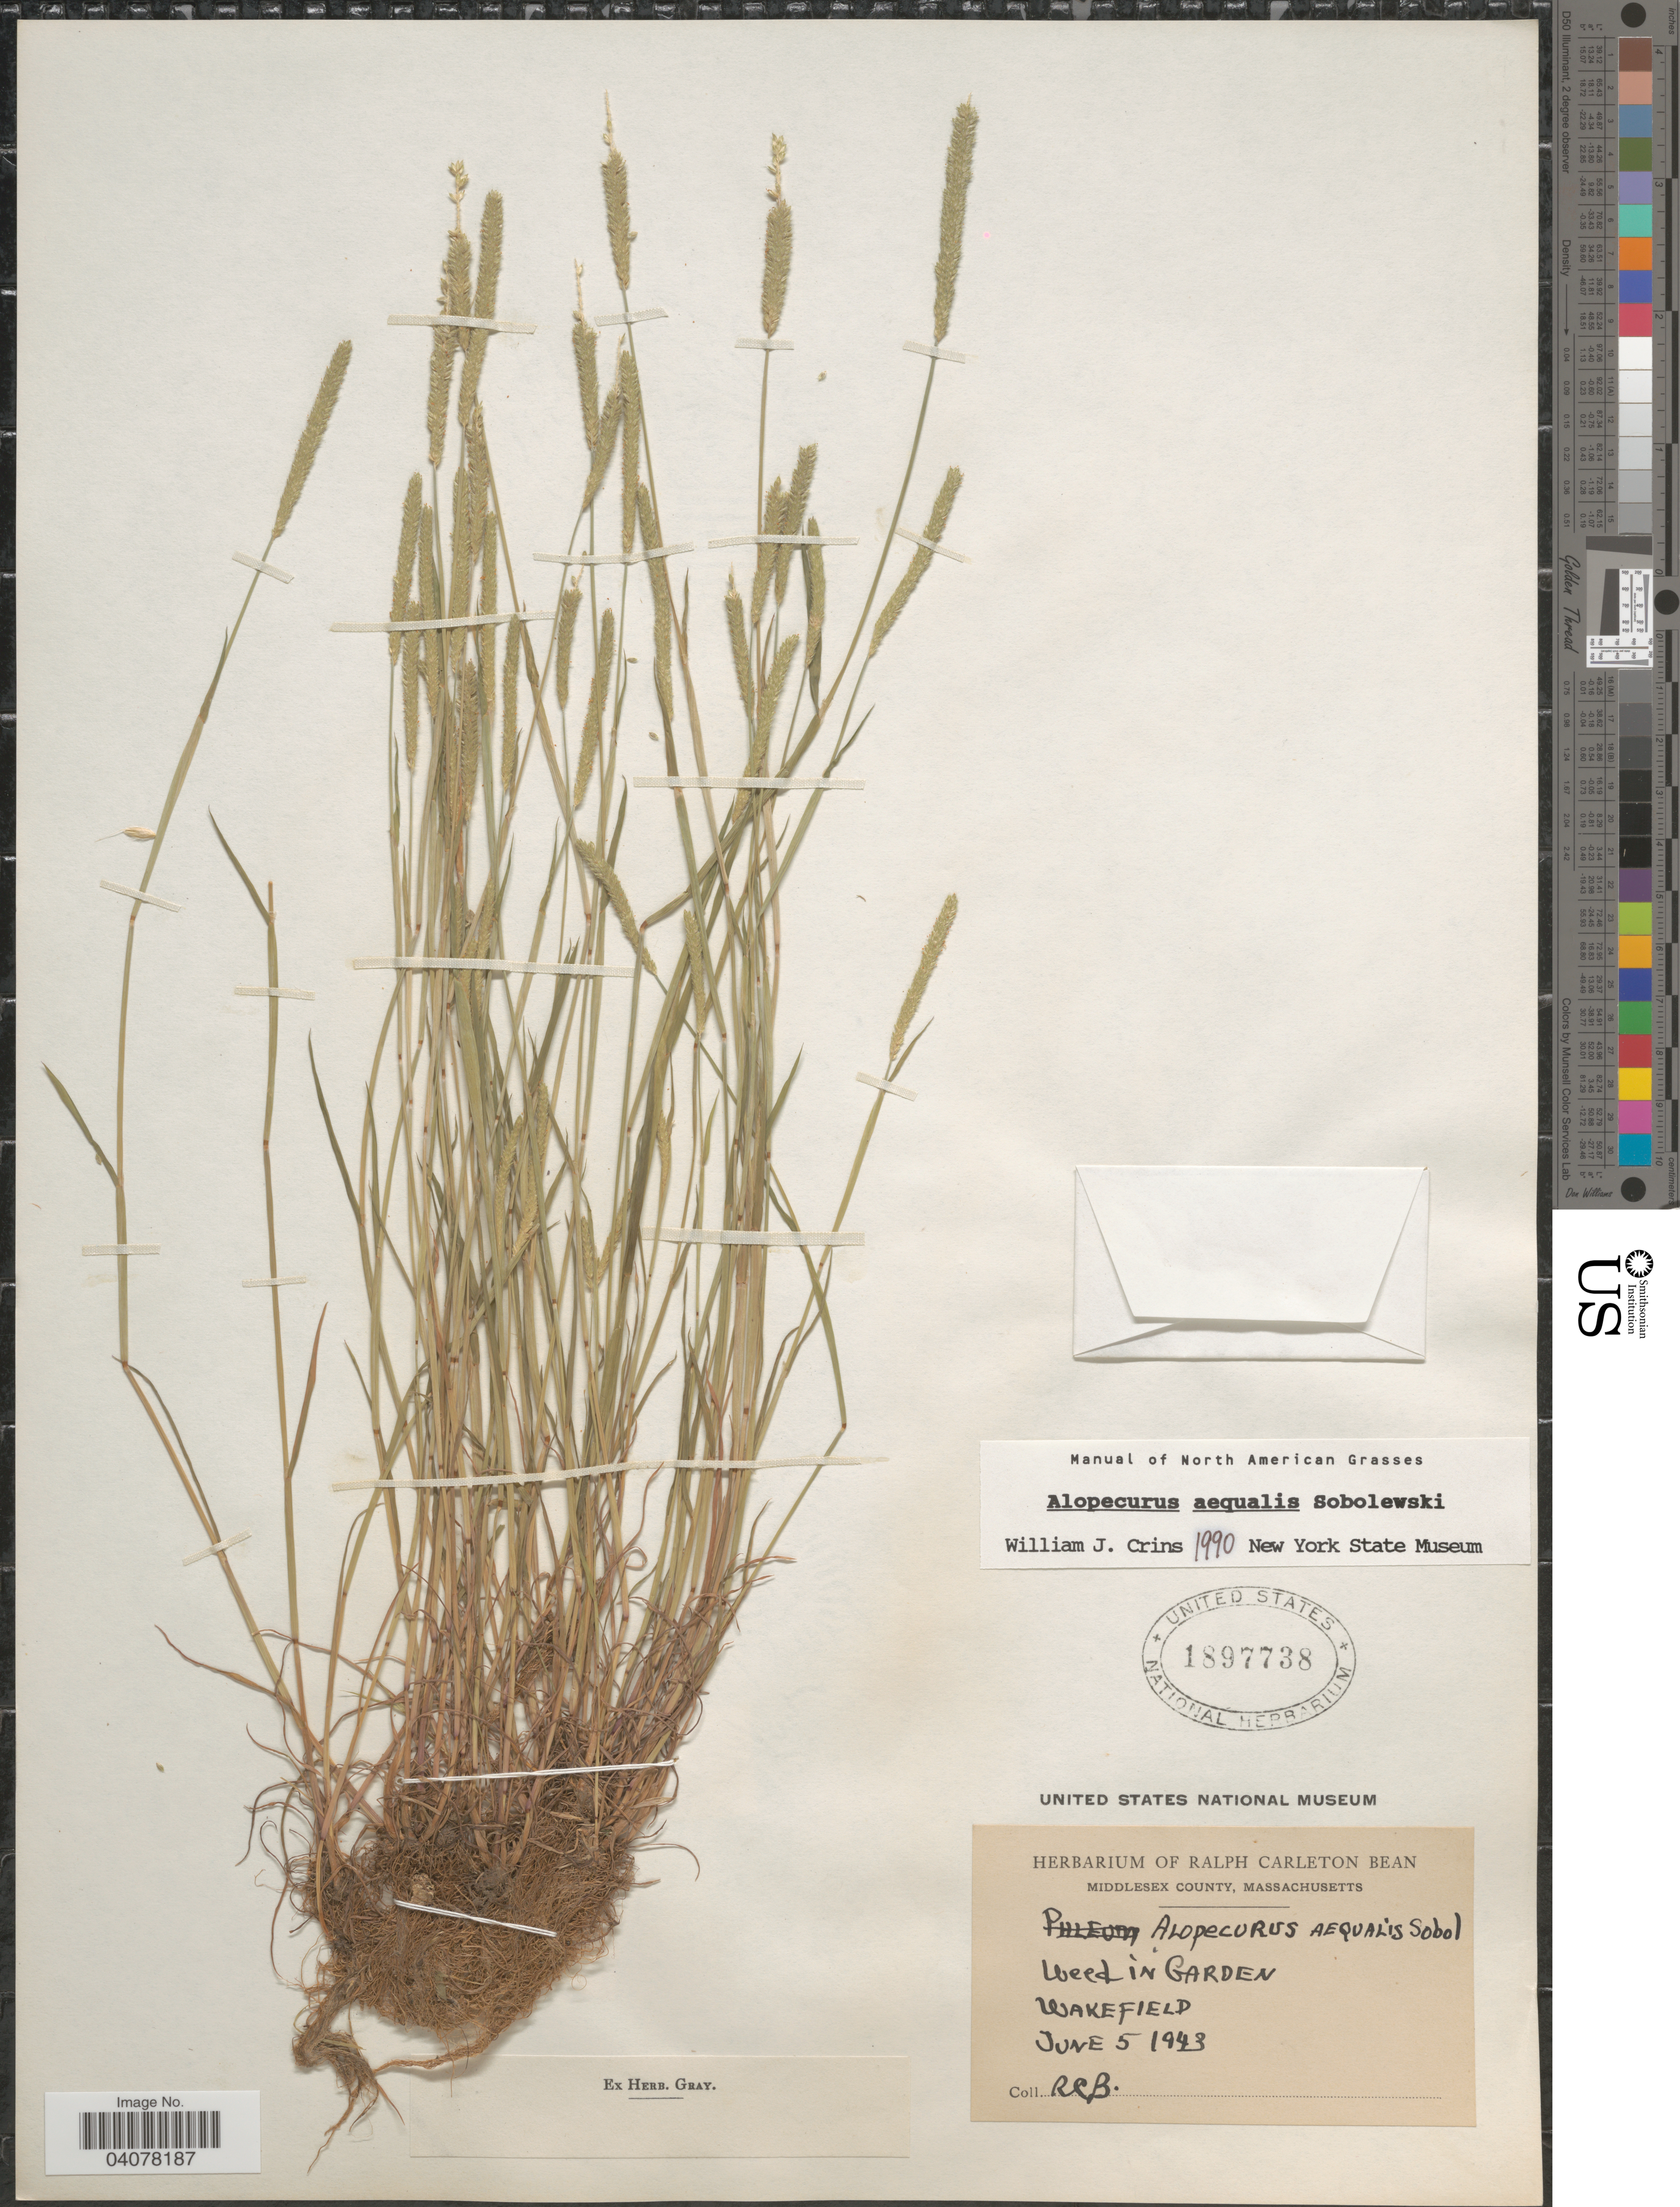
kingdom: Plantae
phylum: Tracheophyta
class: Liliopsida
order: Poales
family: Poaceae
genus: Alopecurus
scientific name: Alopecurus aequalis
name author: Sobol.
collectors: R. Bean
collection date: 1943-06-05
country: United States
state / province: Massachusetts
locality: Middlesex County. Weed in Garden. Wakefield.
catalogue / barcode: US 1897738